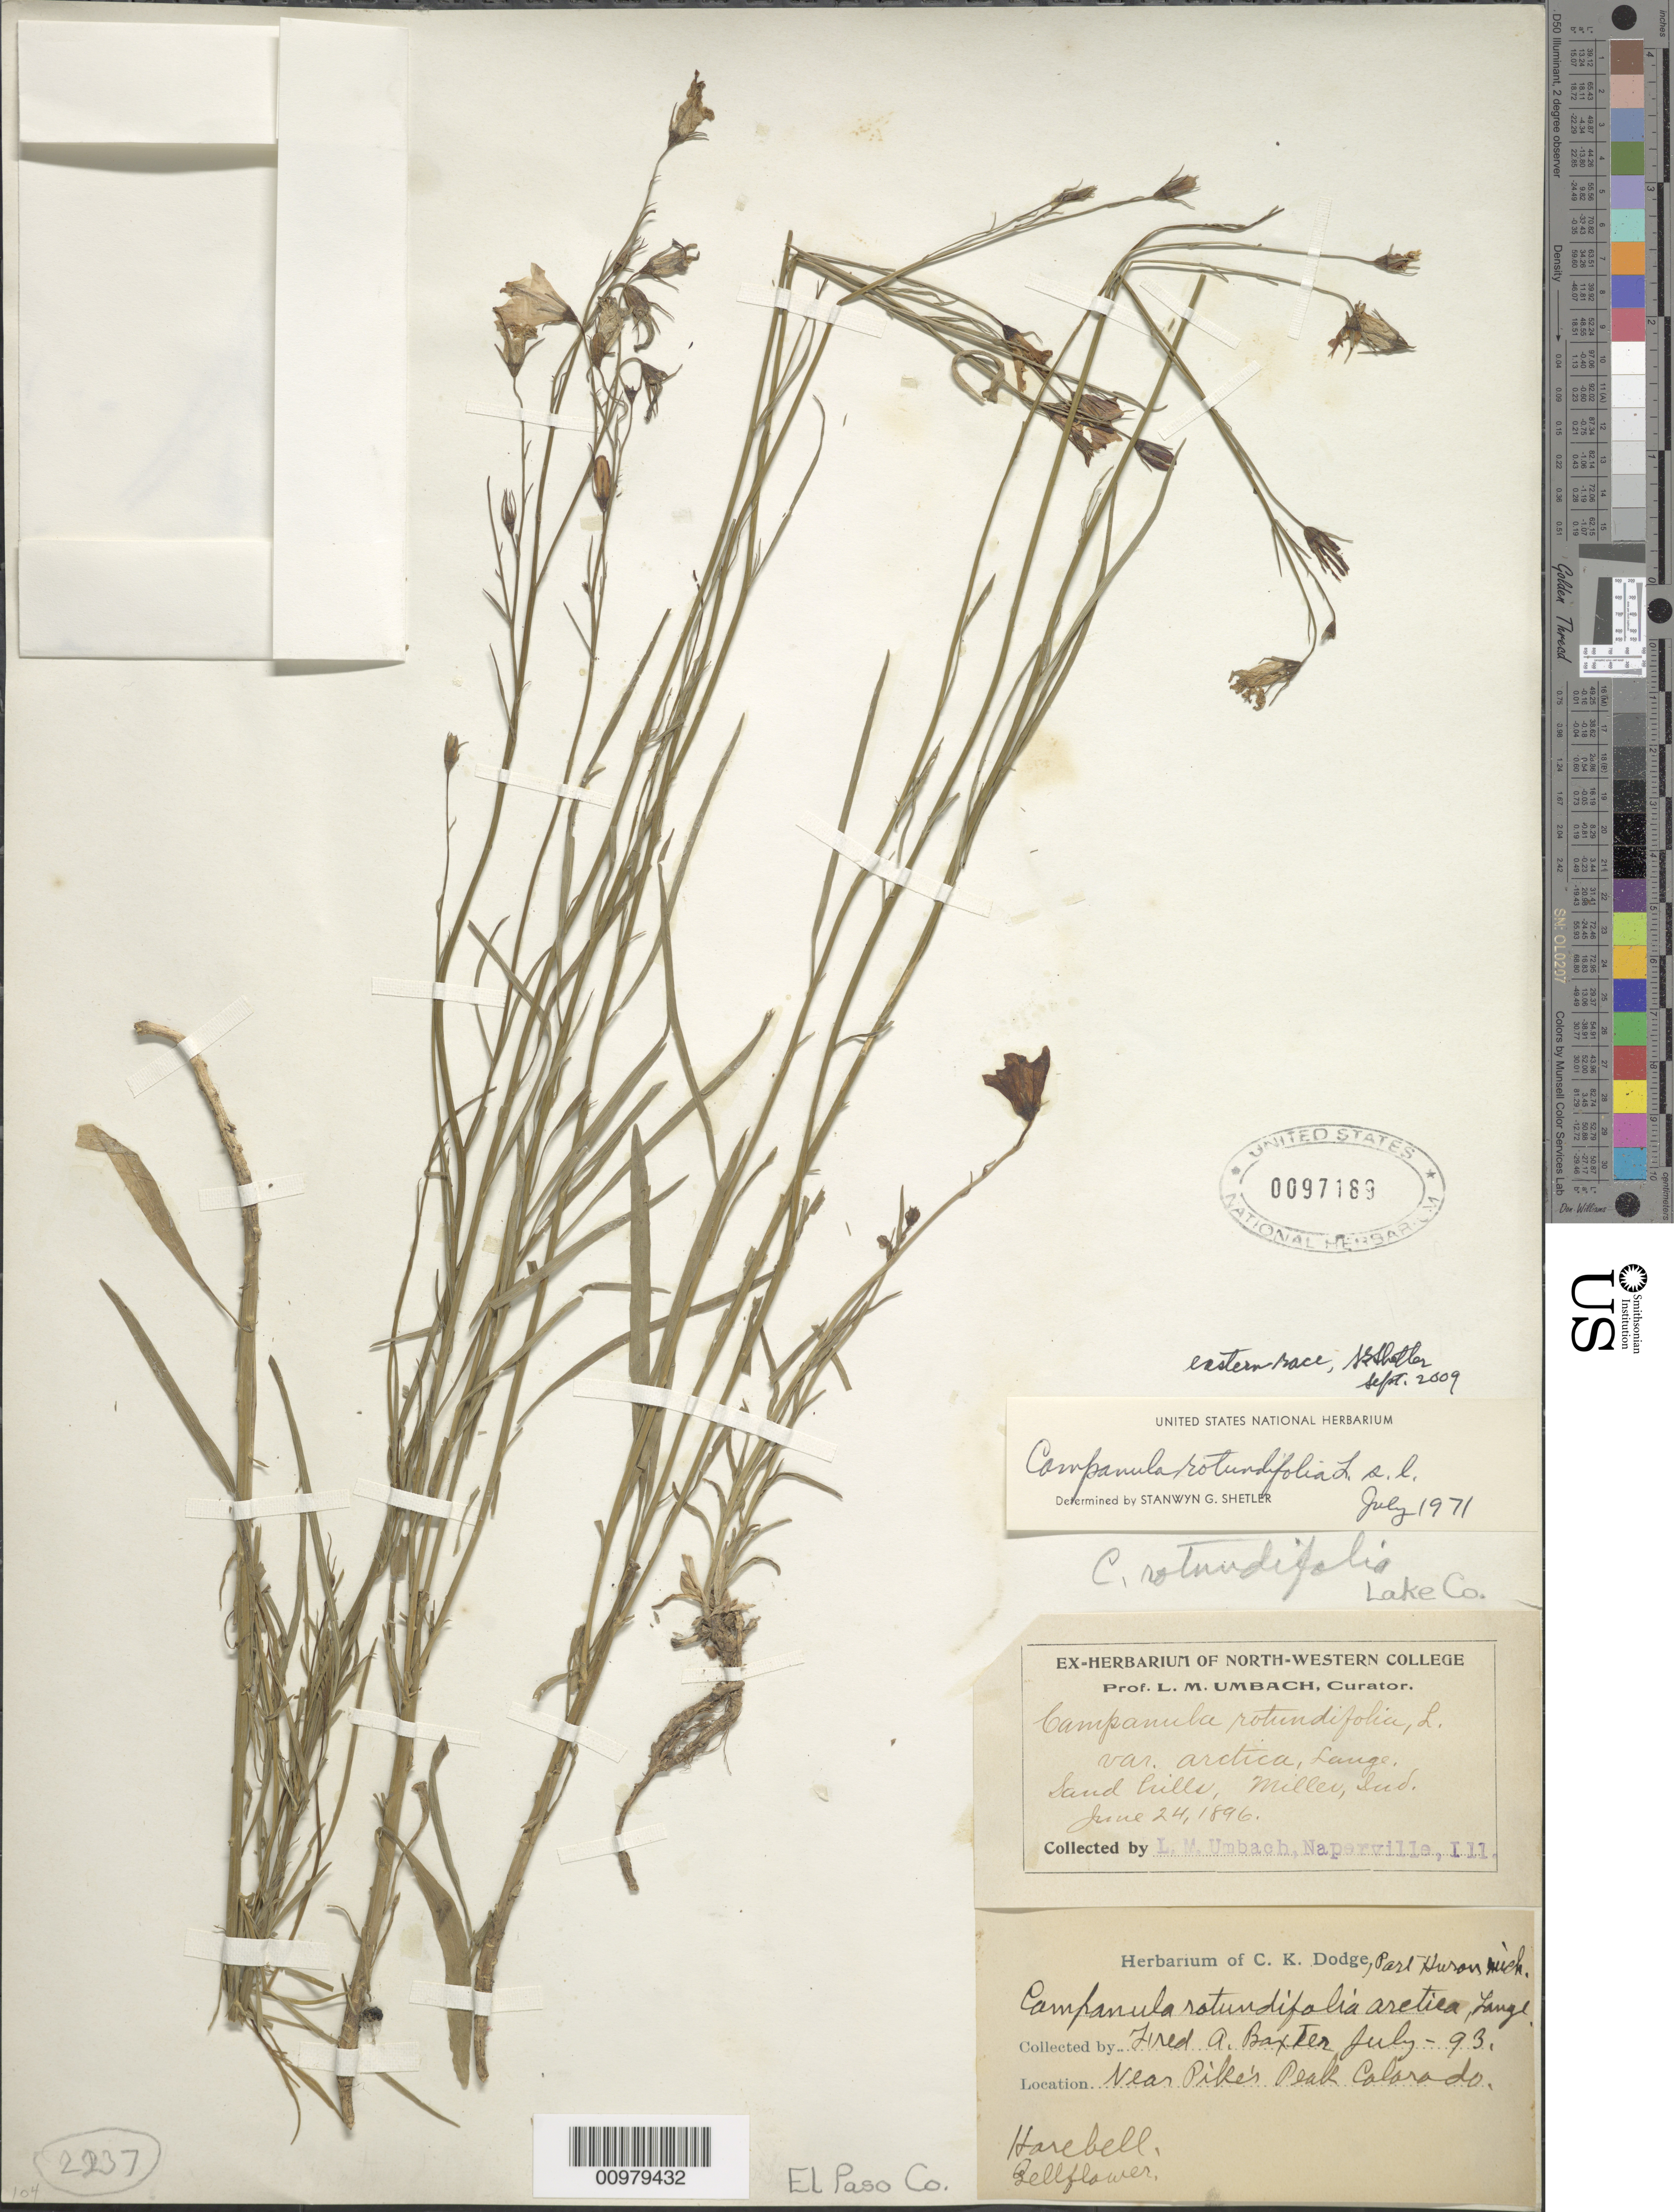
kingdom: Plantae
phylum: Tracheophyta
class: Magnoliopsida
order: Asterales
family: Campanulaceae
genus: Campanula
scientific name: Campanula rotundifolia L. Eastern race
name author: L.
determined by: Shetler, Stanwyn G., (US), NMNH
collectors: C. K. Dodge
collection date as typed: July 1893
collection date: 1893-07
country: United States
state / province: Colorado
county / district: El Paso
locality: Near Pike's Peak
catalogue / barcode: US 97189